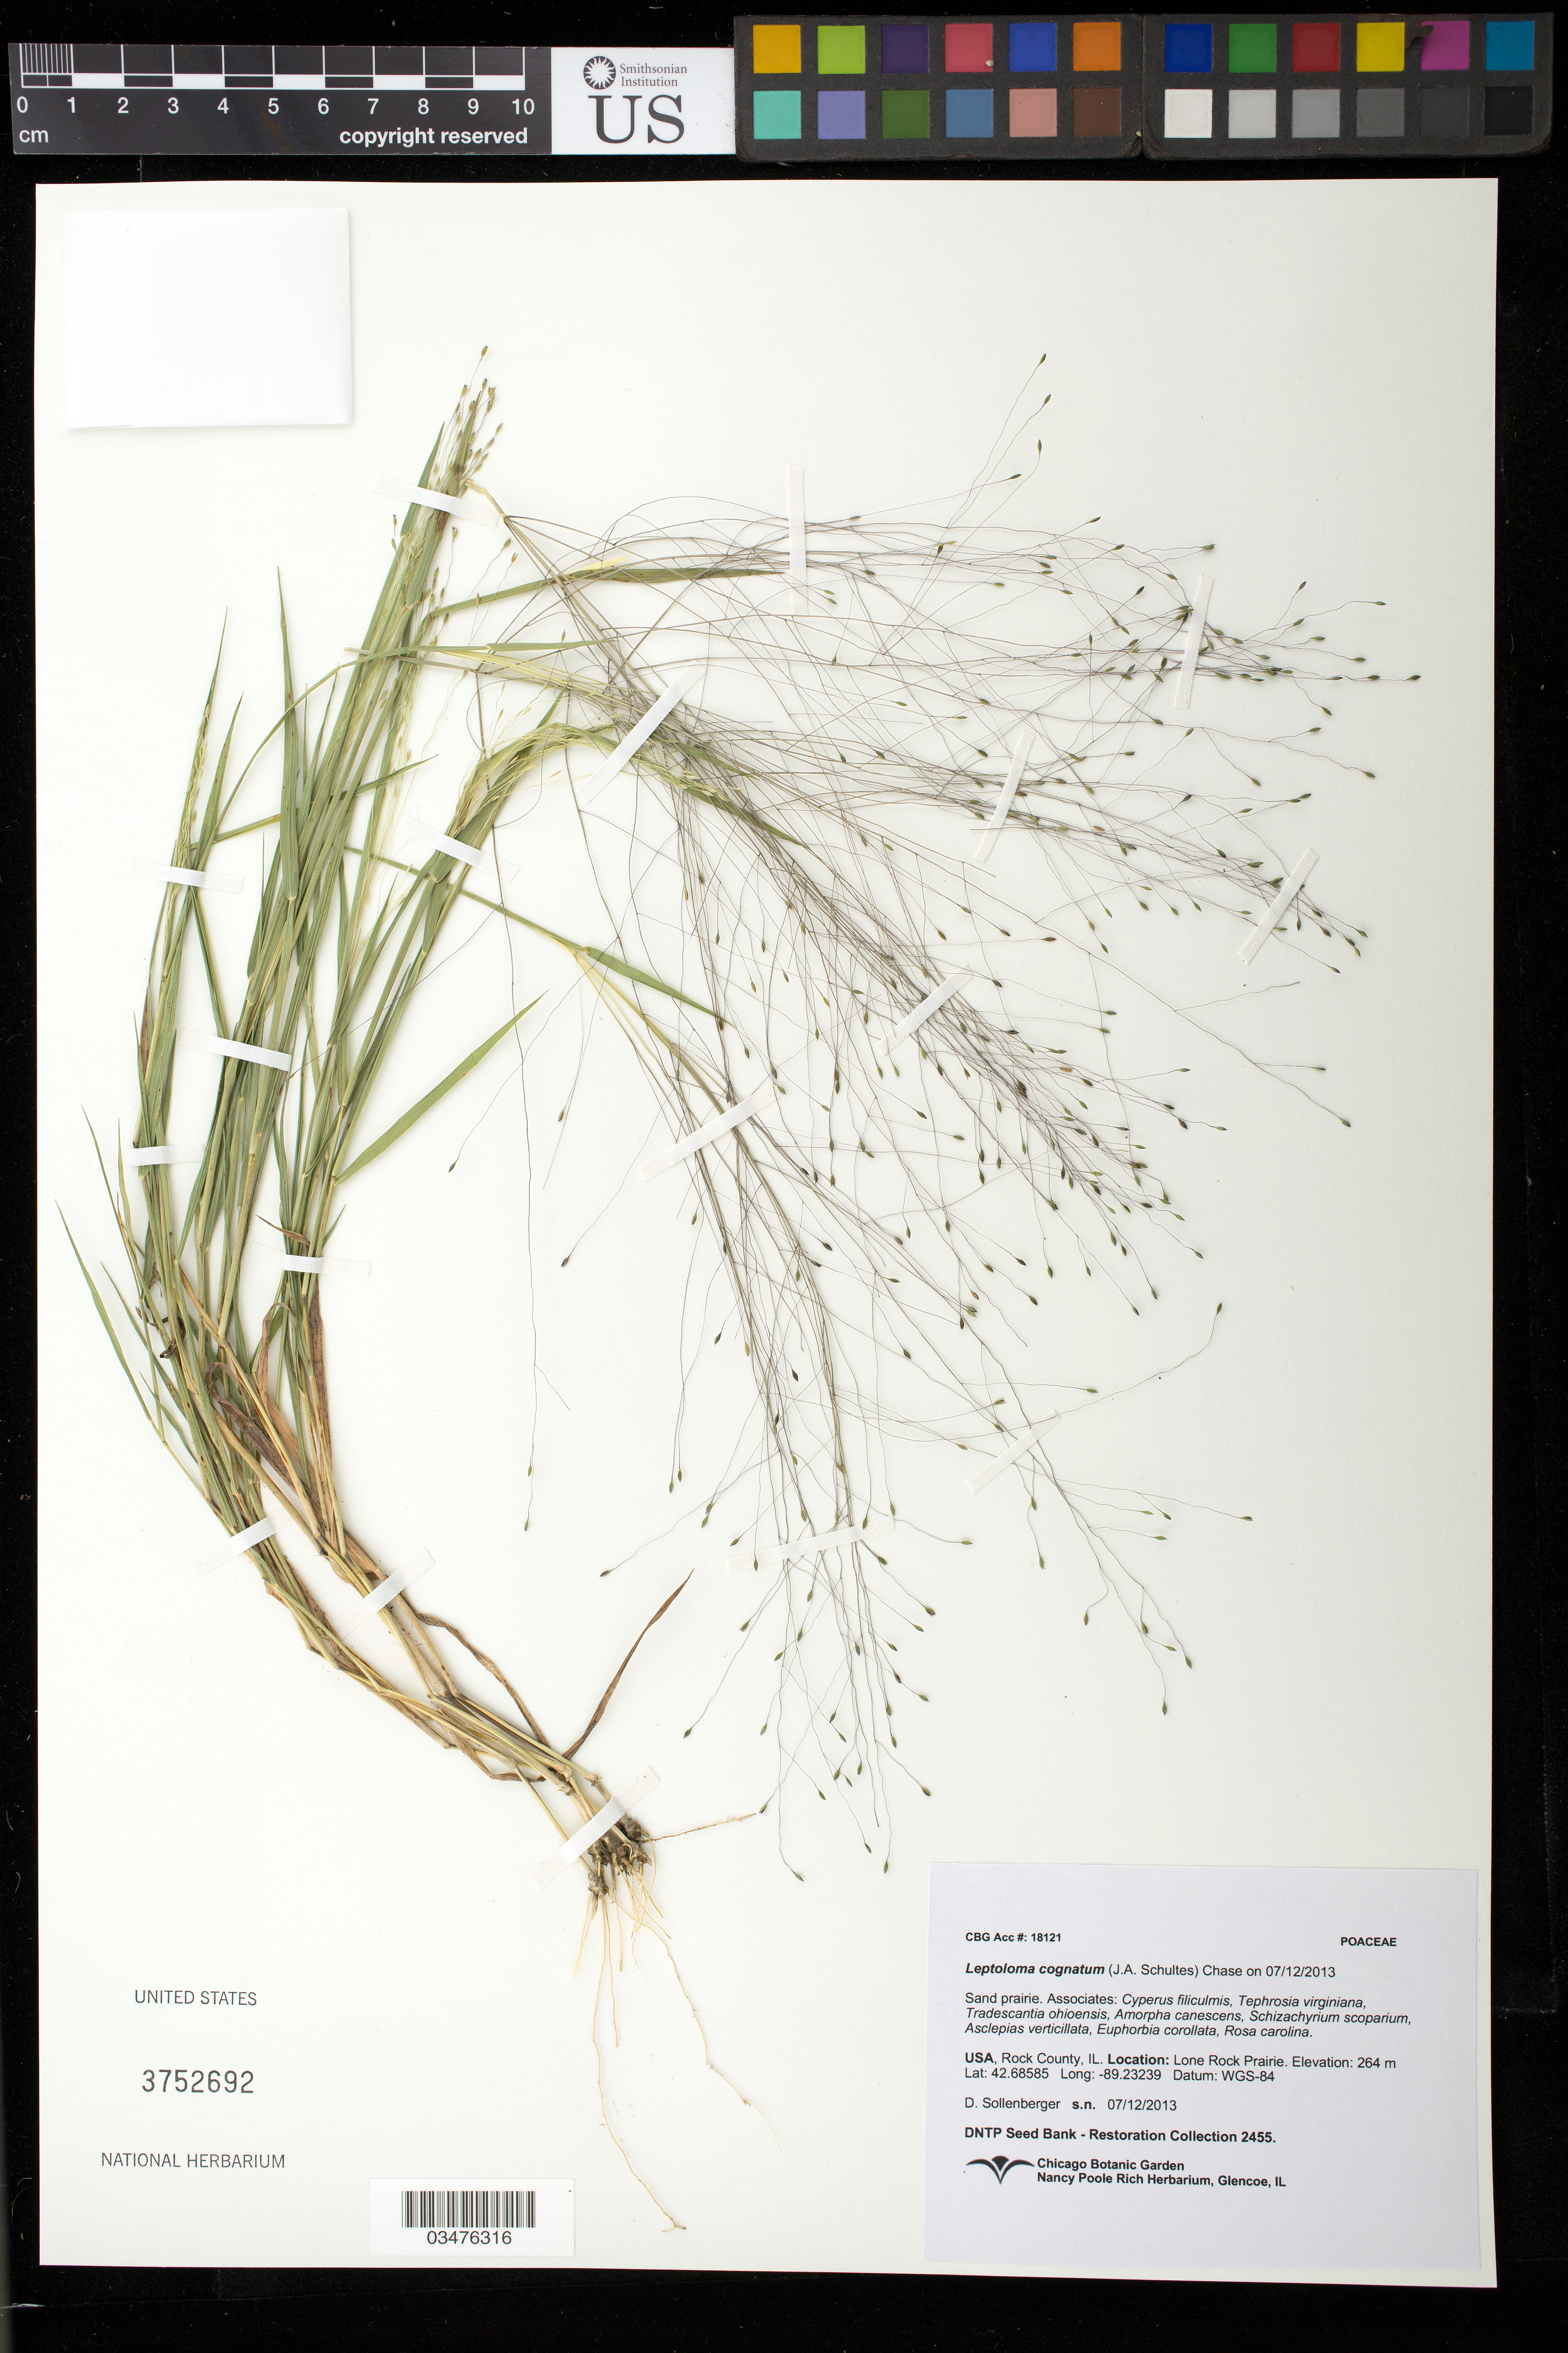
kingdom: Plantae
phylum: Tracheophyta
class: Liliopsida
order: Poales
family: Poaceae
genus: Leptoloma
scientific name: Leptoloma cognatum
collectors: D. Sollenberger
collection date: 2013-07-12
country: United States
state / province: Illinois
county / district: Rock Island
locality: Lone Rock Prairie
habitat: Sand prairie. With Cyperus filiculmis, Euphorbia corollata, Rosa carolina, ect.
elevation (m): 264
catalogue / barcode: US 3752692